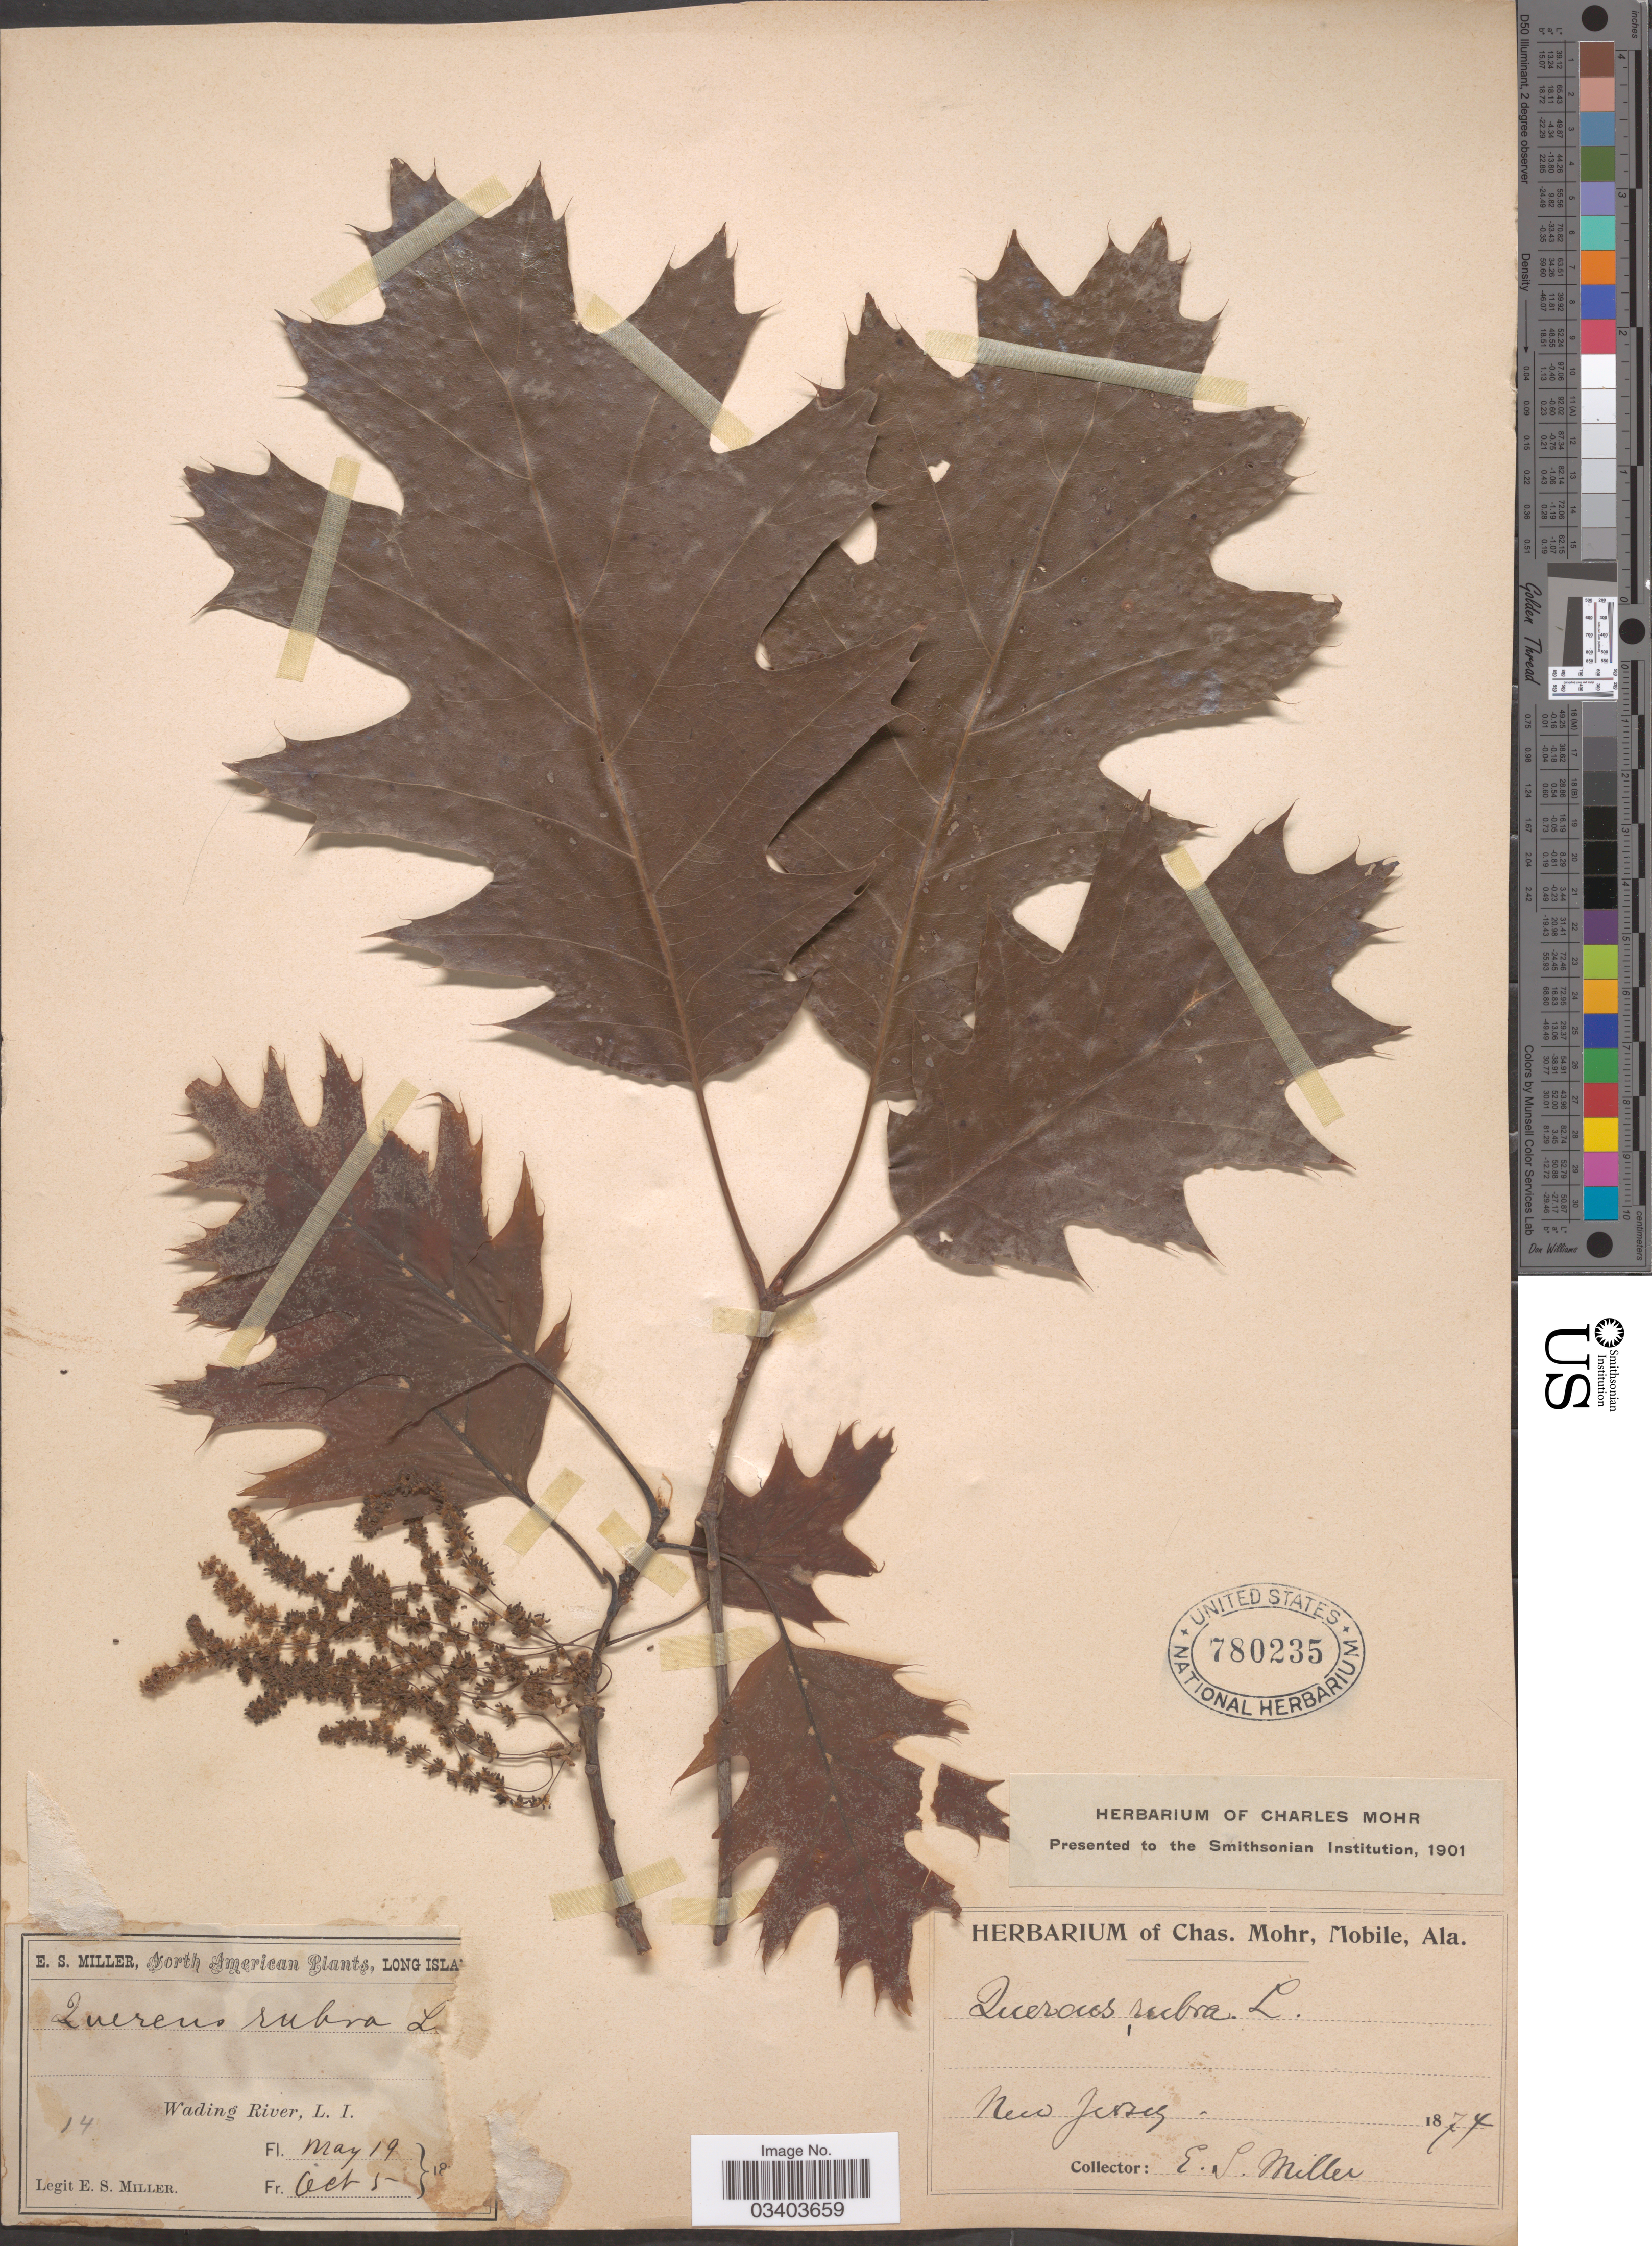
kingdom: Plantae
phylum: Tracheophyta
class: Magnoliopsida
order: Fagales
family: Fagaceae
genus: Quercus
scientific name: Quercus borealis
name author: F. Michx.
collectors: E. S. Miller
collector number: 14?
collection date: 1874-05-19/1874-10-05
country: United States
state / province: New Jersey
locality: Wading River, L. I.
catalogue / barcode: US 780235